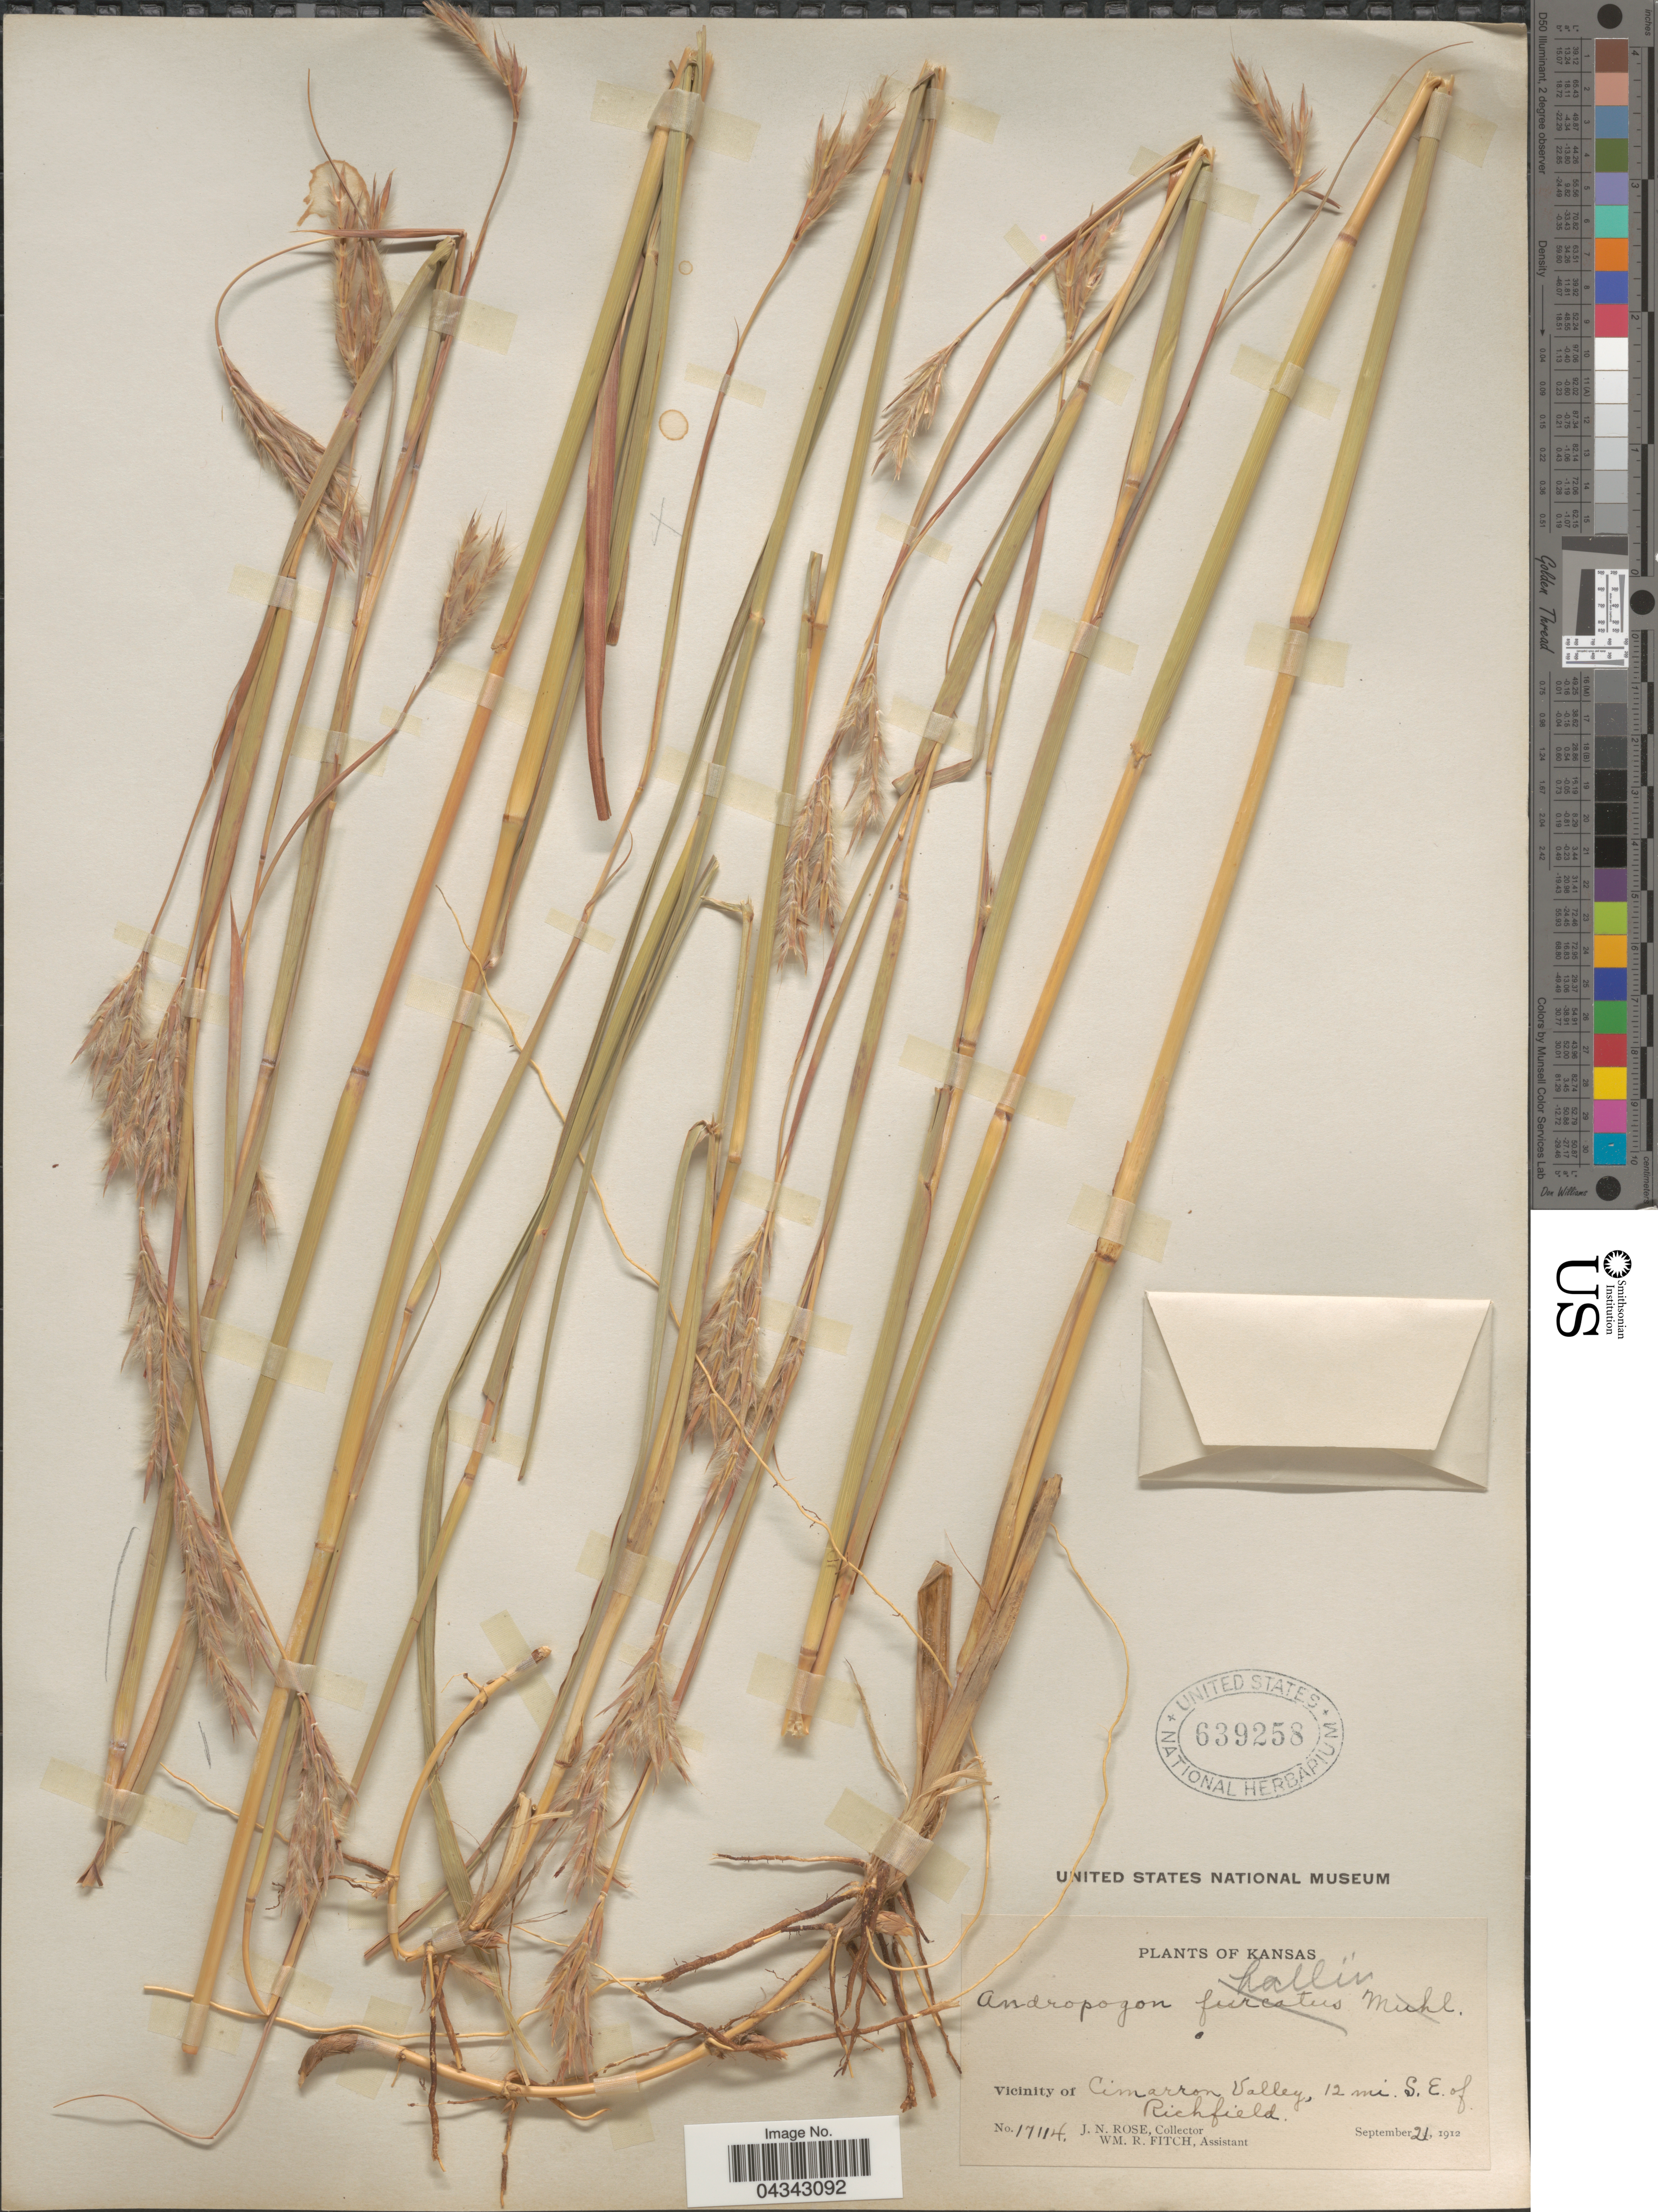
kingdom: Plantae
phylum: Tracheophyta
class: Liliopsida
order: Poales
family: Poaceae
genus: Andropogon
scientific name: Andropogon gerardii subsp. hallii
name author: (Hack.) Wipff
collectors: J. N. Rose & W. R. Fitch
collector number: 17114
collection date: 1912-09-21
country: United States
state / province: Kansas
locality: Vicinity of Cimarron valley, 12 mi. S.E. of Richfield.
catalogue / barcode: US 639258